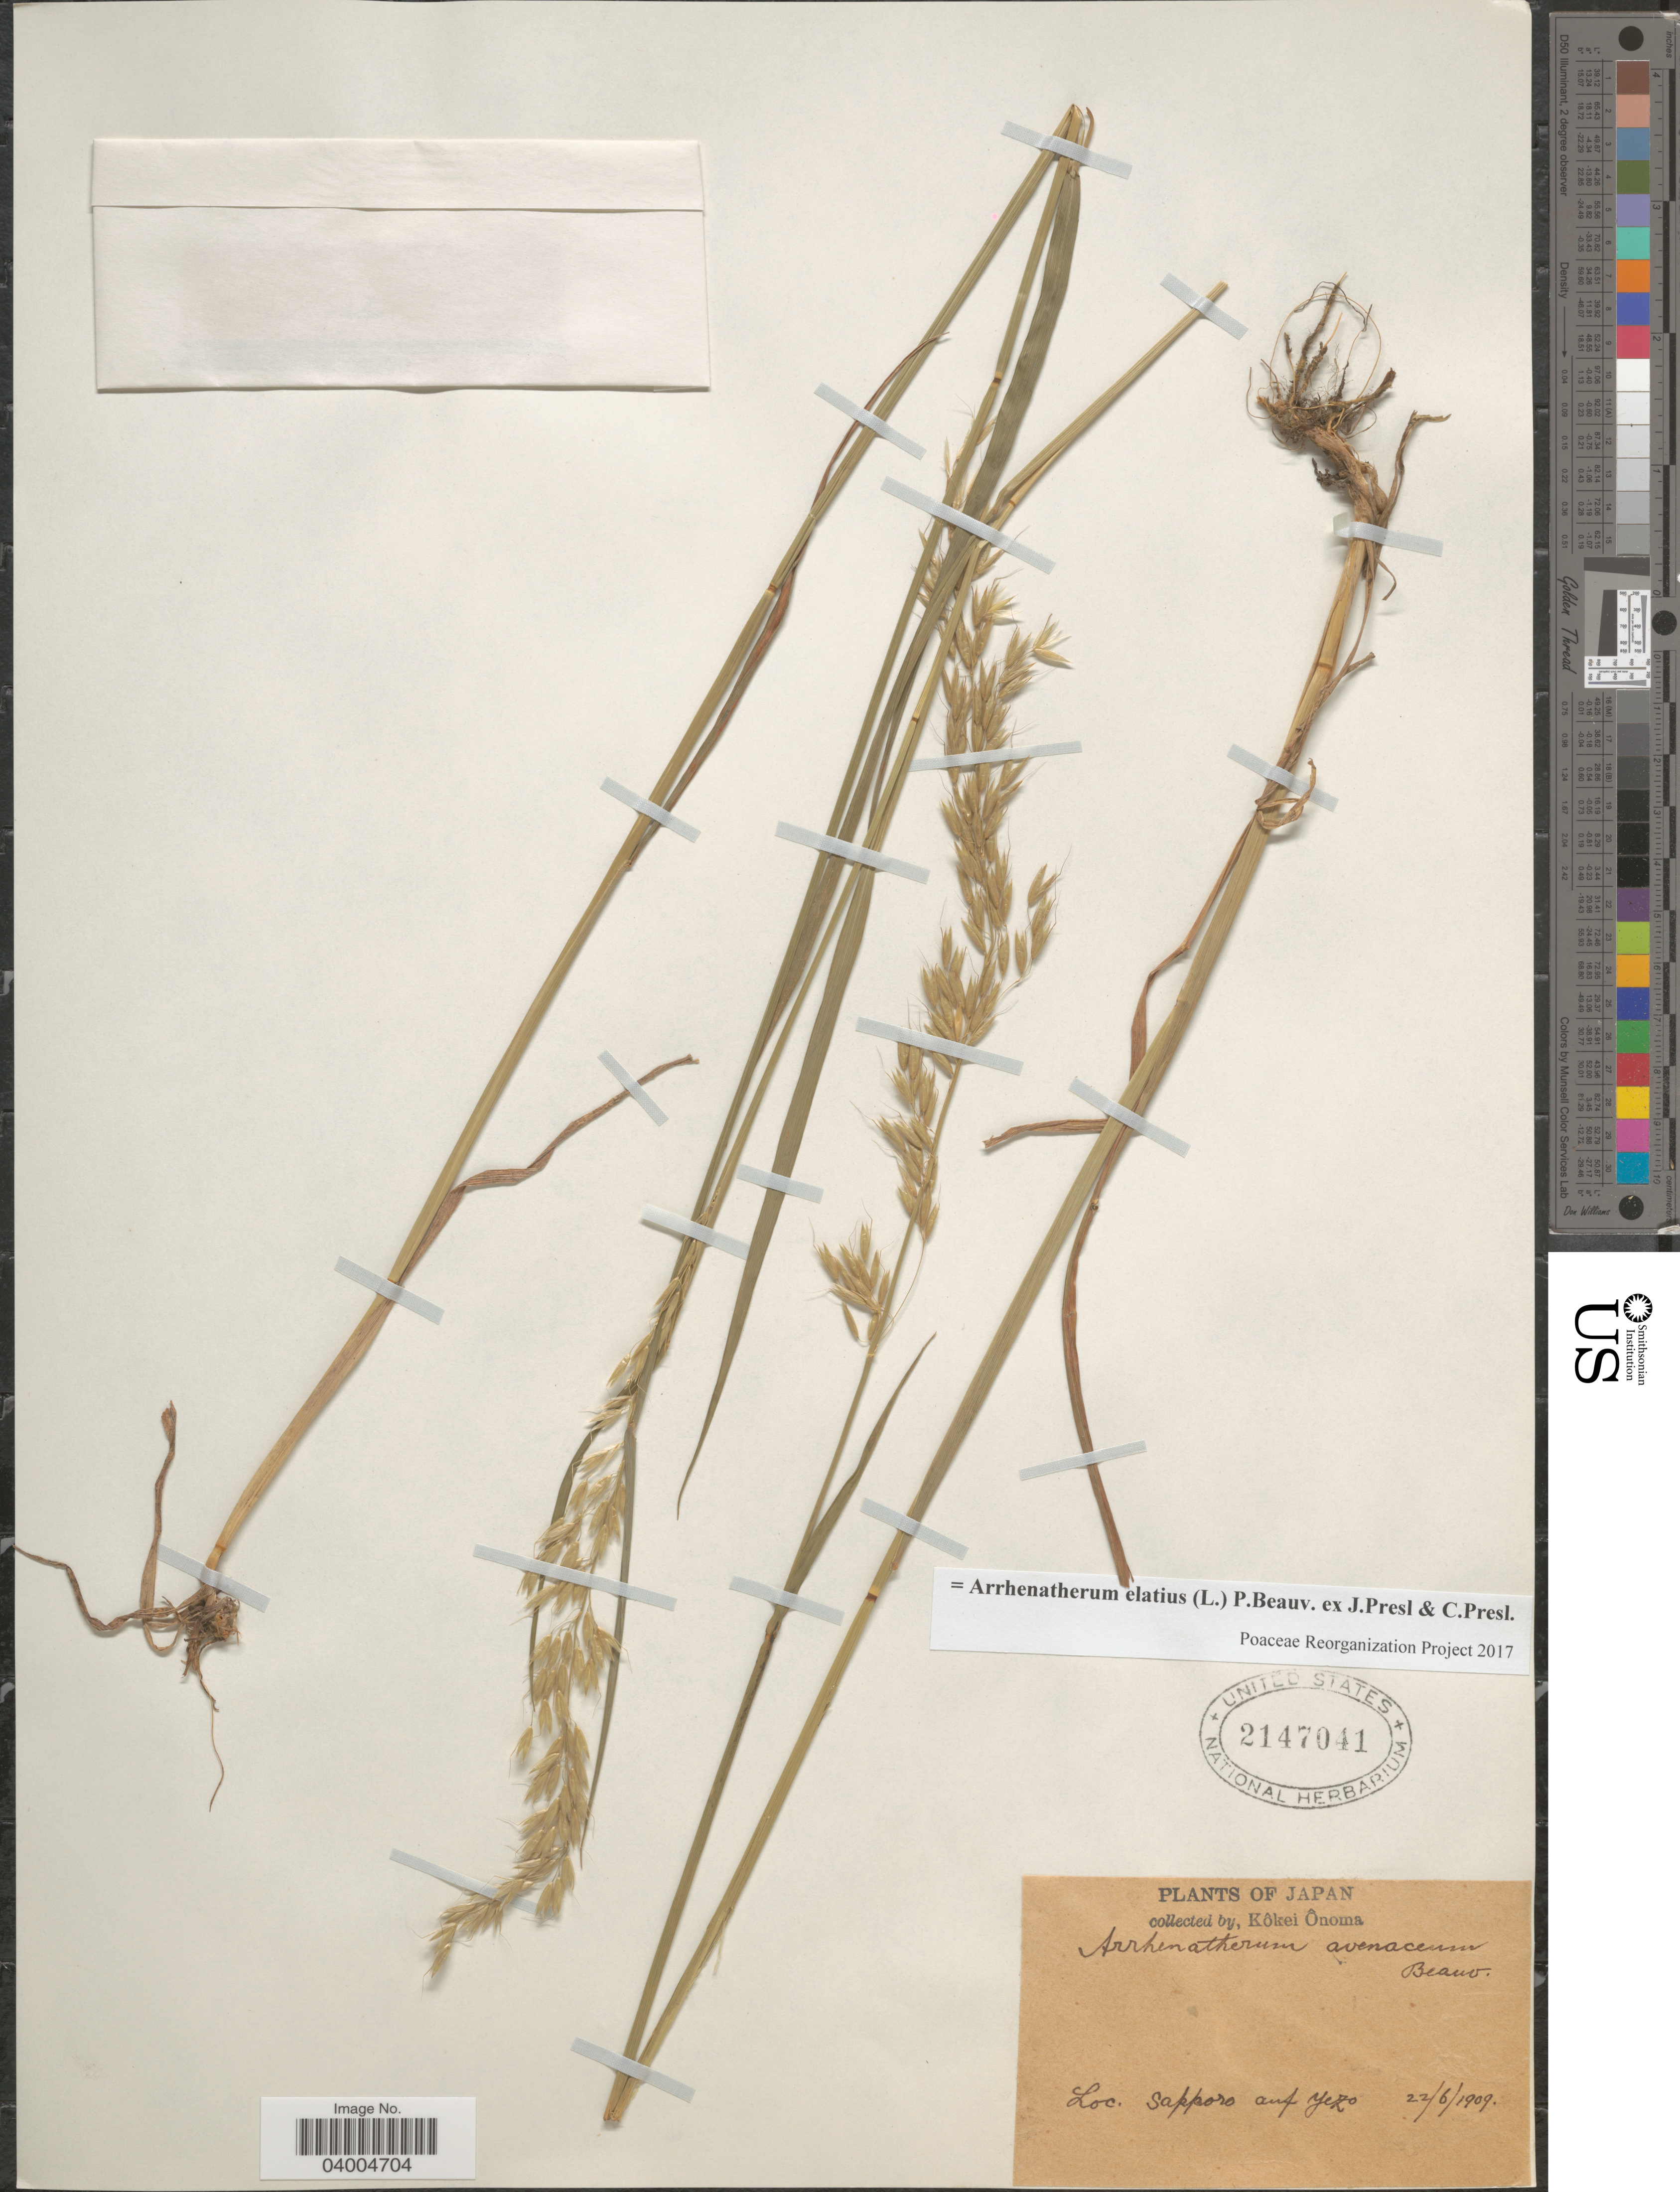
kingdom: Plantae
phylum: Tracheophyta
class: Liliopsida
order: Poales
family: Poaceae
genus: Arrhenatherum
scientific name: Arrhenatherum elatius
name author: (L.) J. Presl & C. Presl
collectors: K. Onoma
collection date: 1909-06-22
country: Japan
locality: Sapporo auf Yezo.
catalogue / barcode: US 2147041